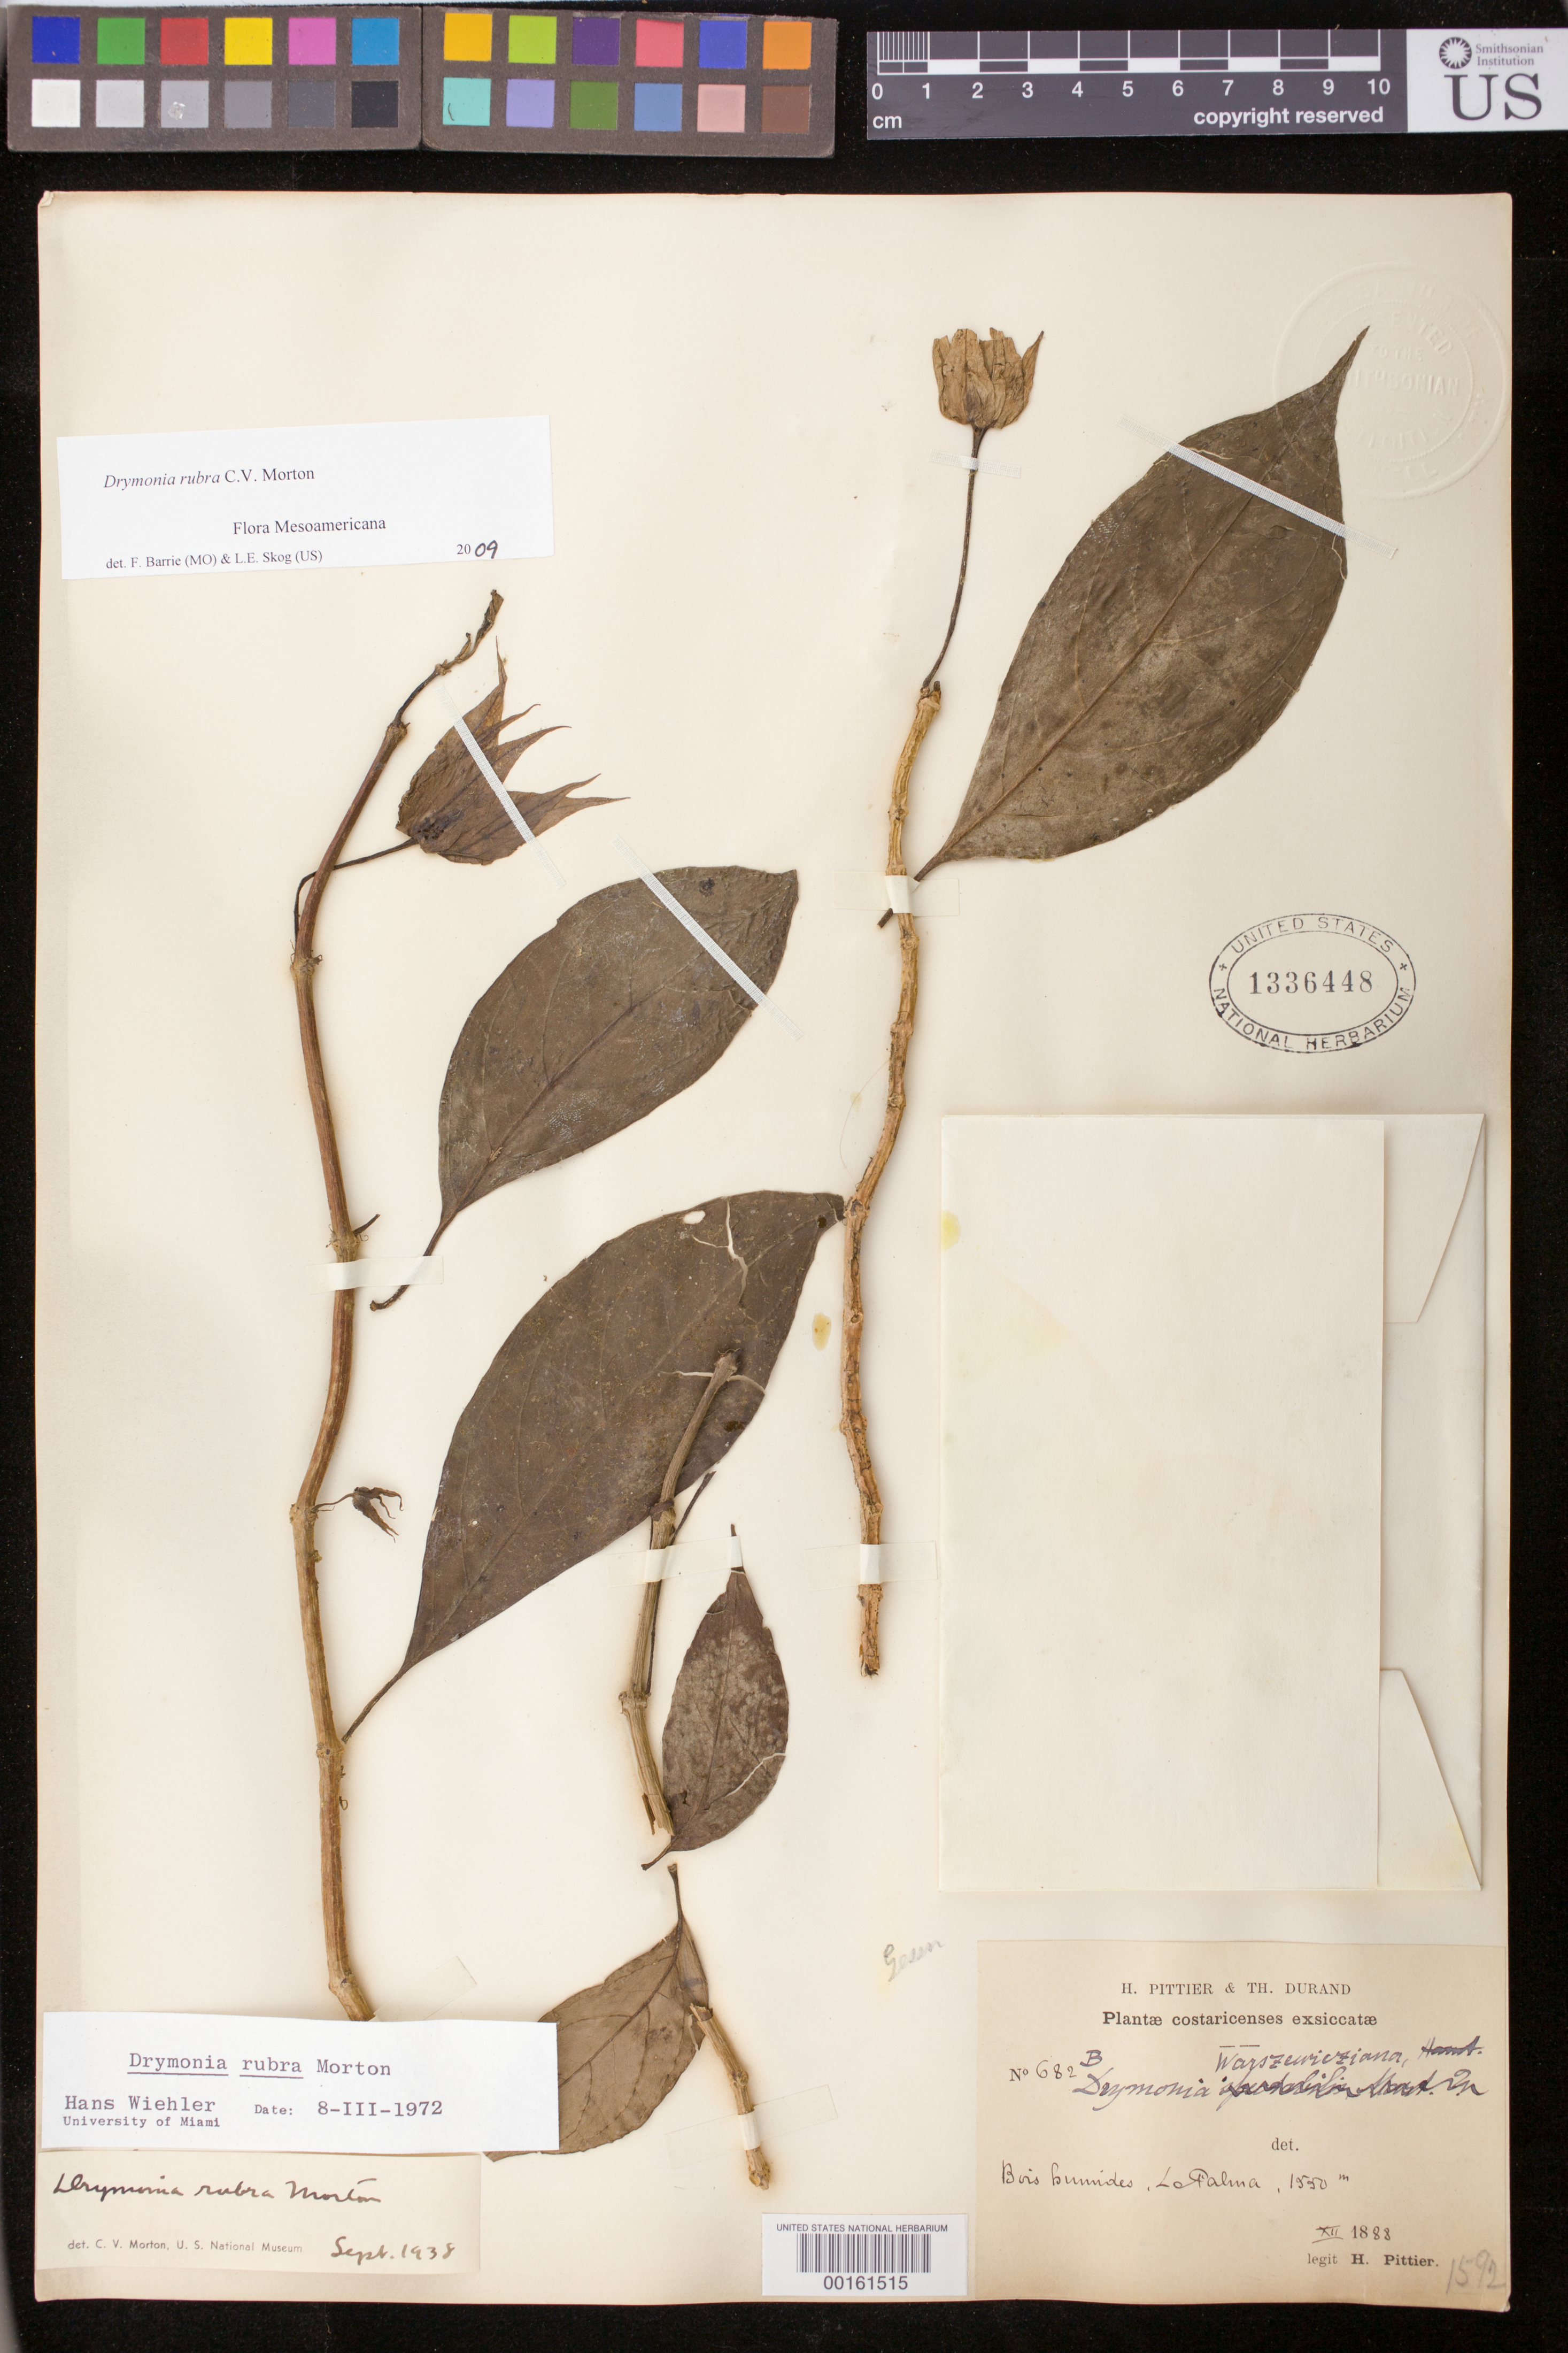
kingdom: Plantae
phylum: Tracheophyta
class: Magnoliopsida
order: Lamiales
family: Gesneriaceae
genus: Drymonia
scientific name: Drymonia rubra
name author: C.V. Morton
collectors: H. F. Pittier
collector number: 682 B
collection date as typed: Dec 1888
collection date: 1888-12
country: Costa Rica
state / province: San José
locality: La Palma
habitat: Humid forest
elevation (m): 1550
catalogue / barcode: US 1336448